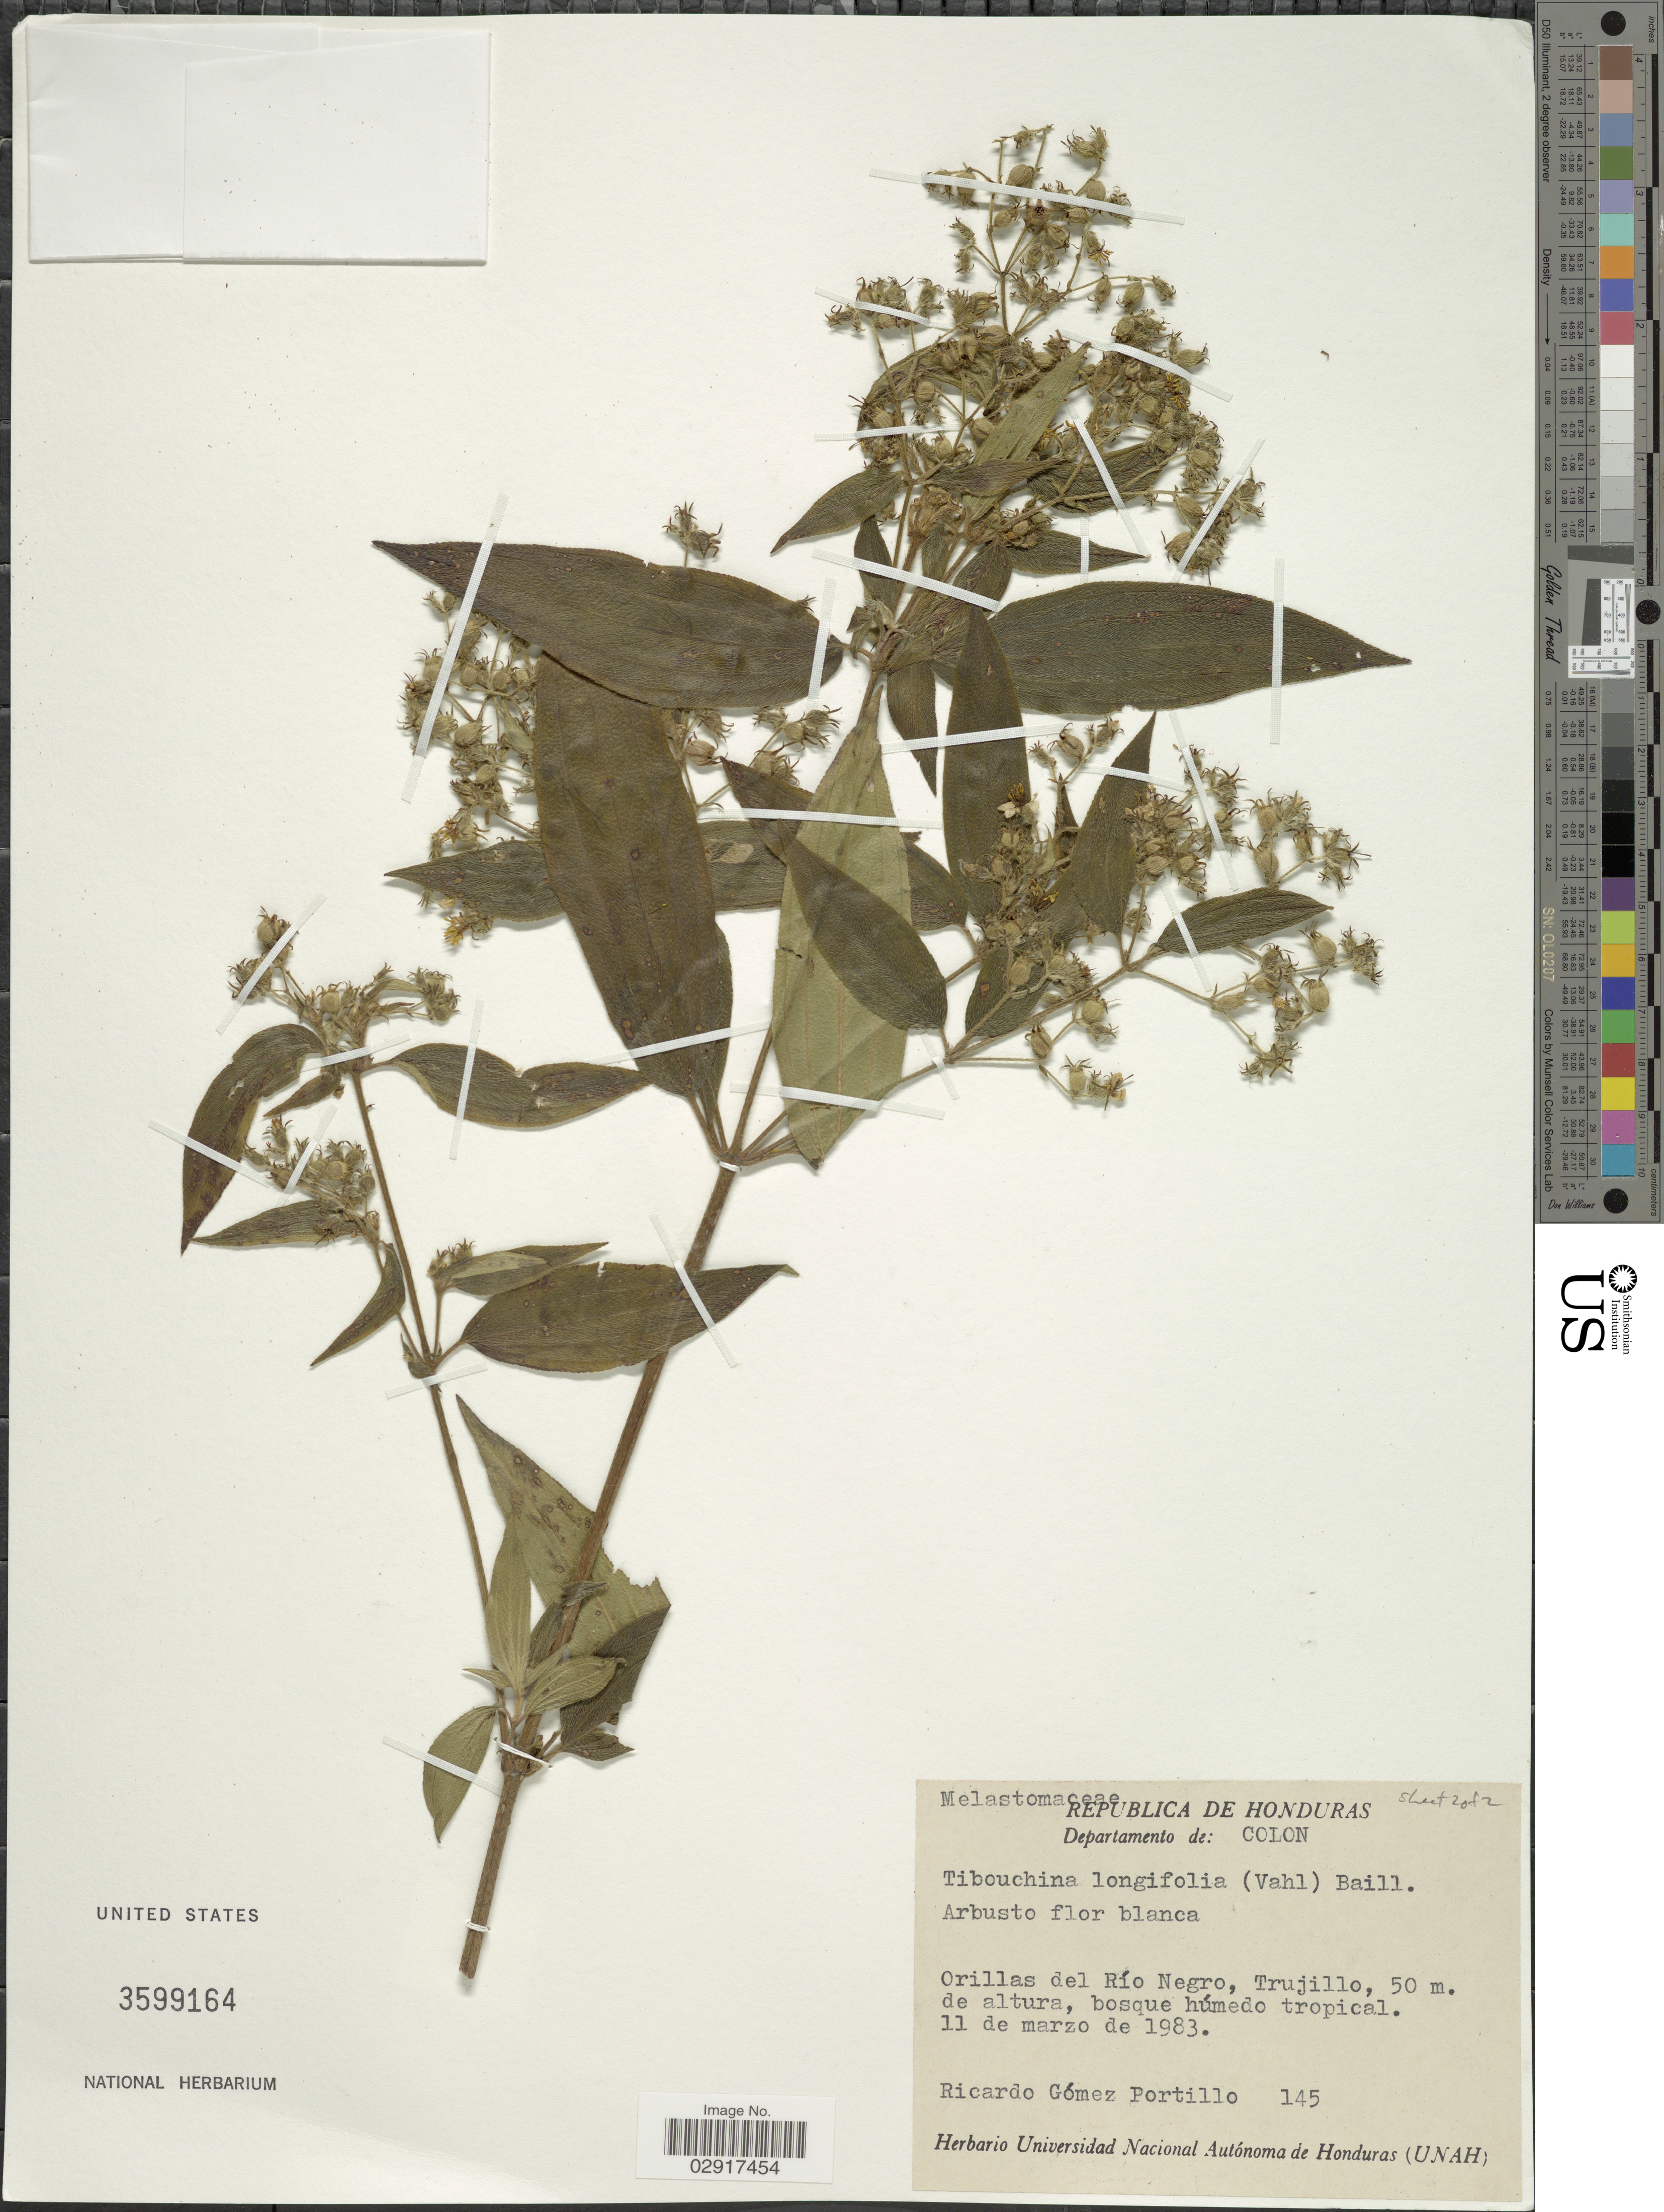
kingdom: Plantae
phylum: Tracheophyta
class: Magnoliopsida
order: Myrtales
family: Melastomataceae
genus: Chaetogastra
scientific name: Chaetogastra longifolia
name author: (Vahl) DC.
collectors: R. Portillo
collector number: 145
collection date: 1983-03-11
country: Honduras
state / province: Colón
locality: Republica de Honduras. Departamento de: Colon. Orillas del Río Negro, Trujillo.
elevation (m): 50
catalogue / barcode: US 3599164